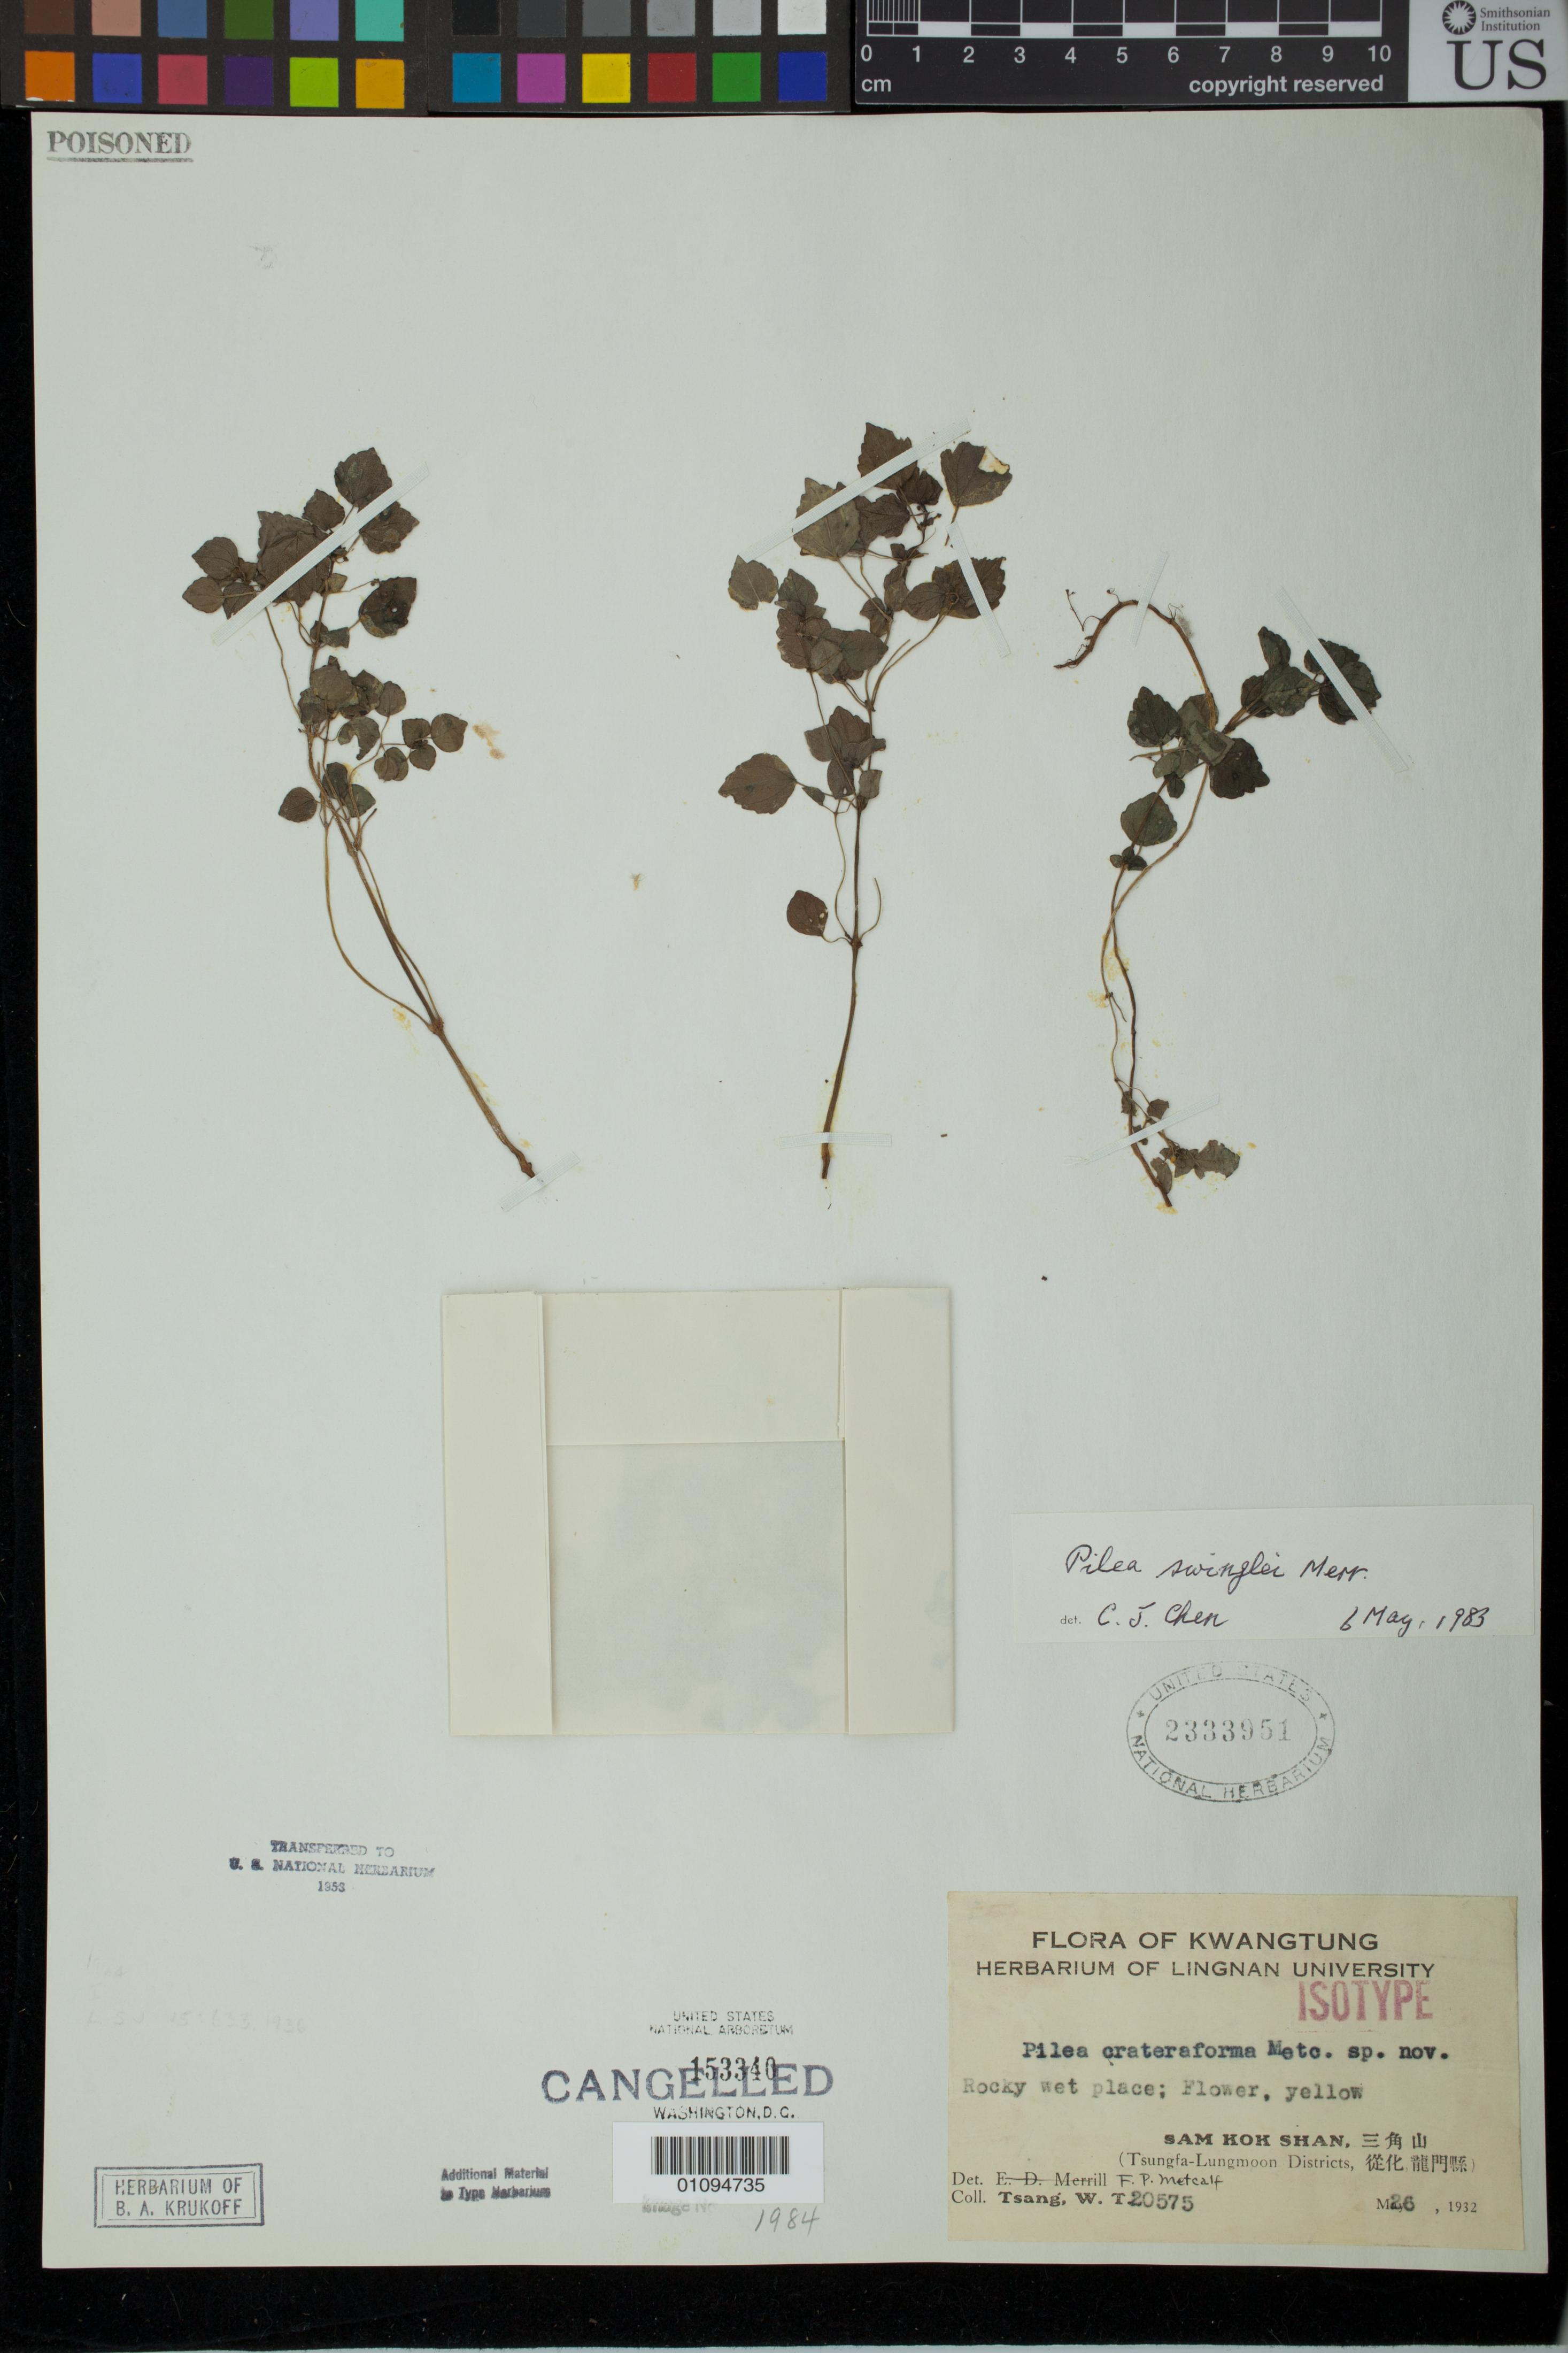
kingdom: Plantae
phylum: Tracheophyta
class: Magnoliopsida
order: Rosales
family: Urticaceae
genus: Pilea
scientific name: Pilea crateriforma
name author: F.P. Metcalf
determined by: Metcalf, F. P.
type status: Isotype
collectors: W. T. Tsang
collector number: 20575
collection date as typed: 26 May 1932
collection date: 1932-05-26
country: China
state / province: Guangdong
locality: Sam Kok Shan.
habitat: Rocky wet place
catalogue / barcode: US 2333951